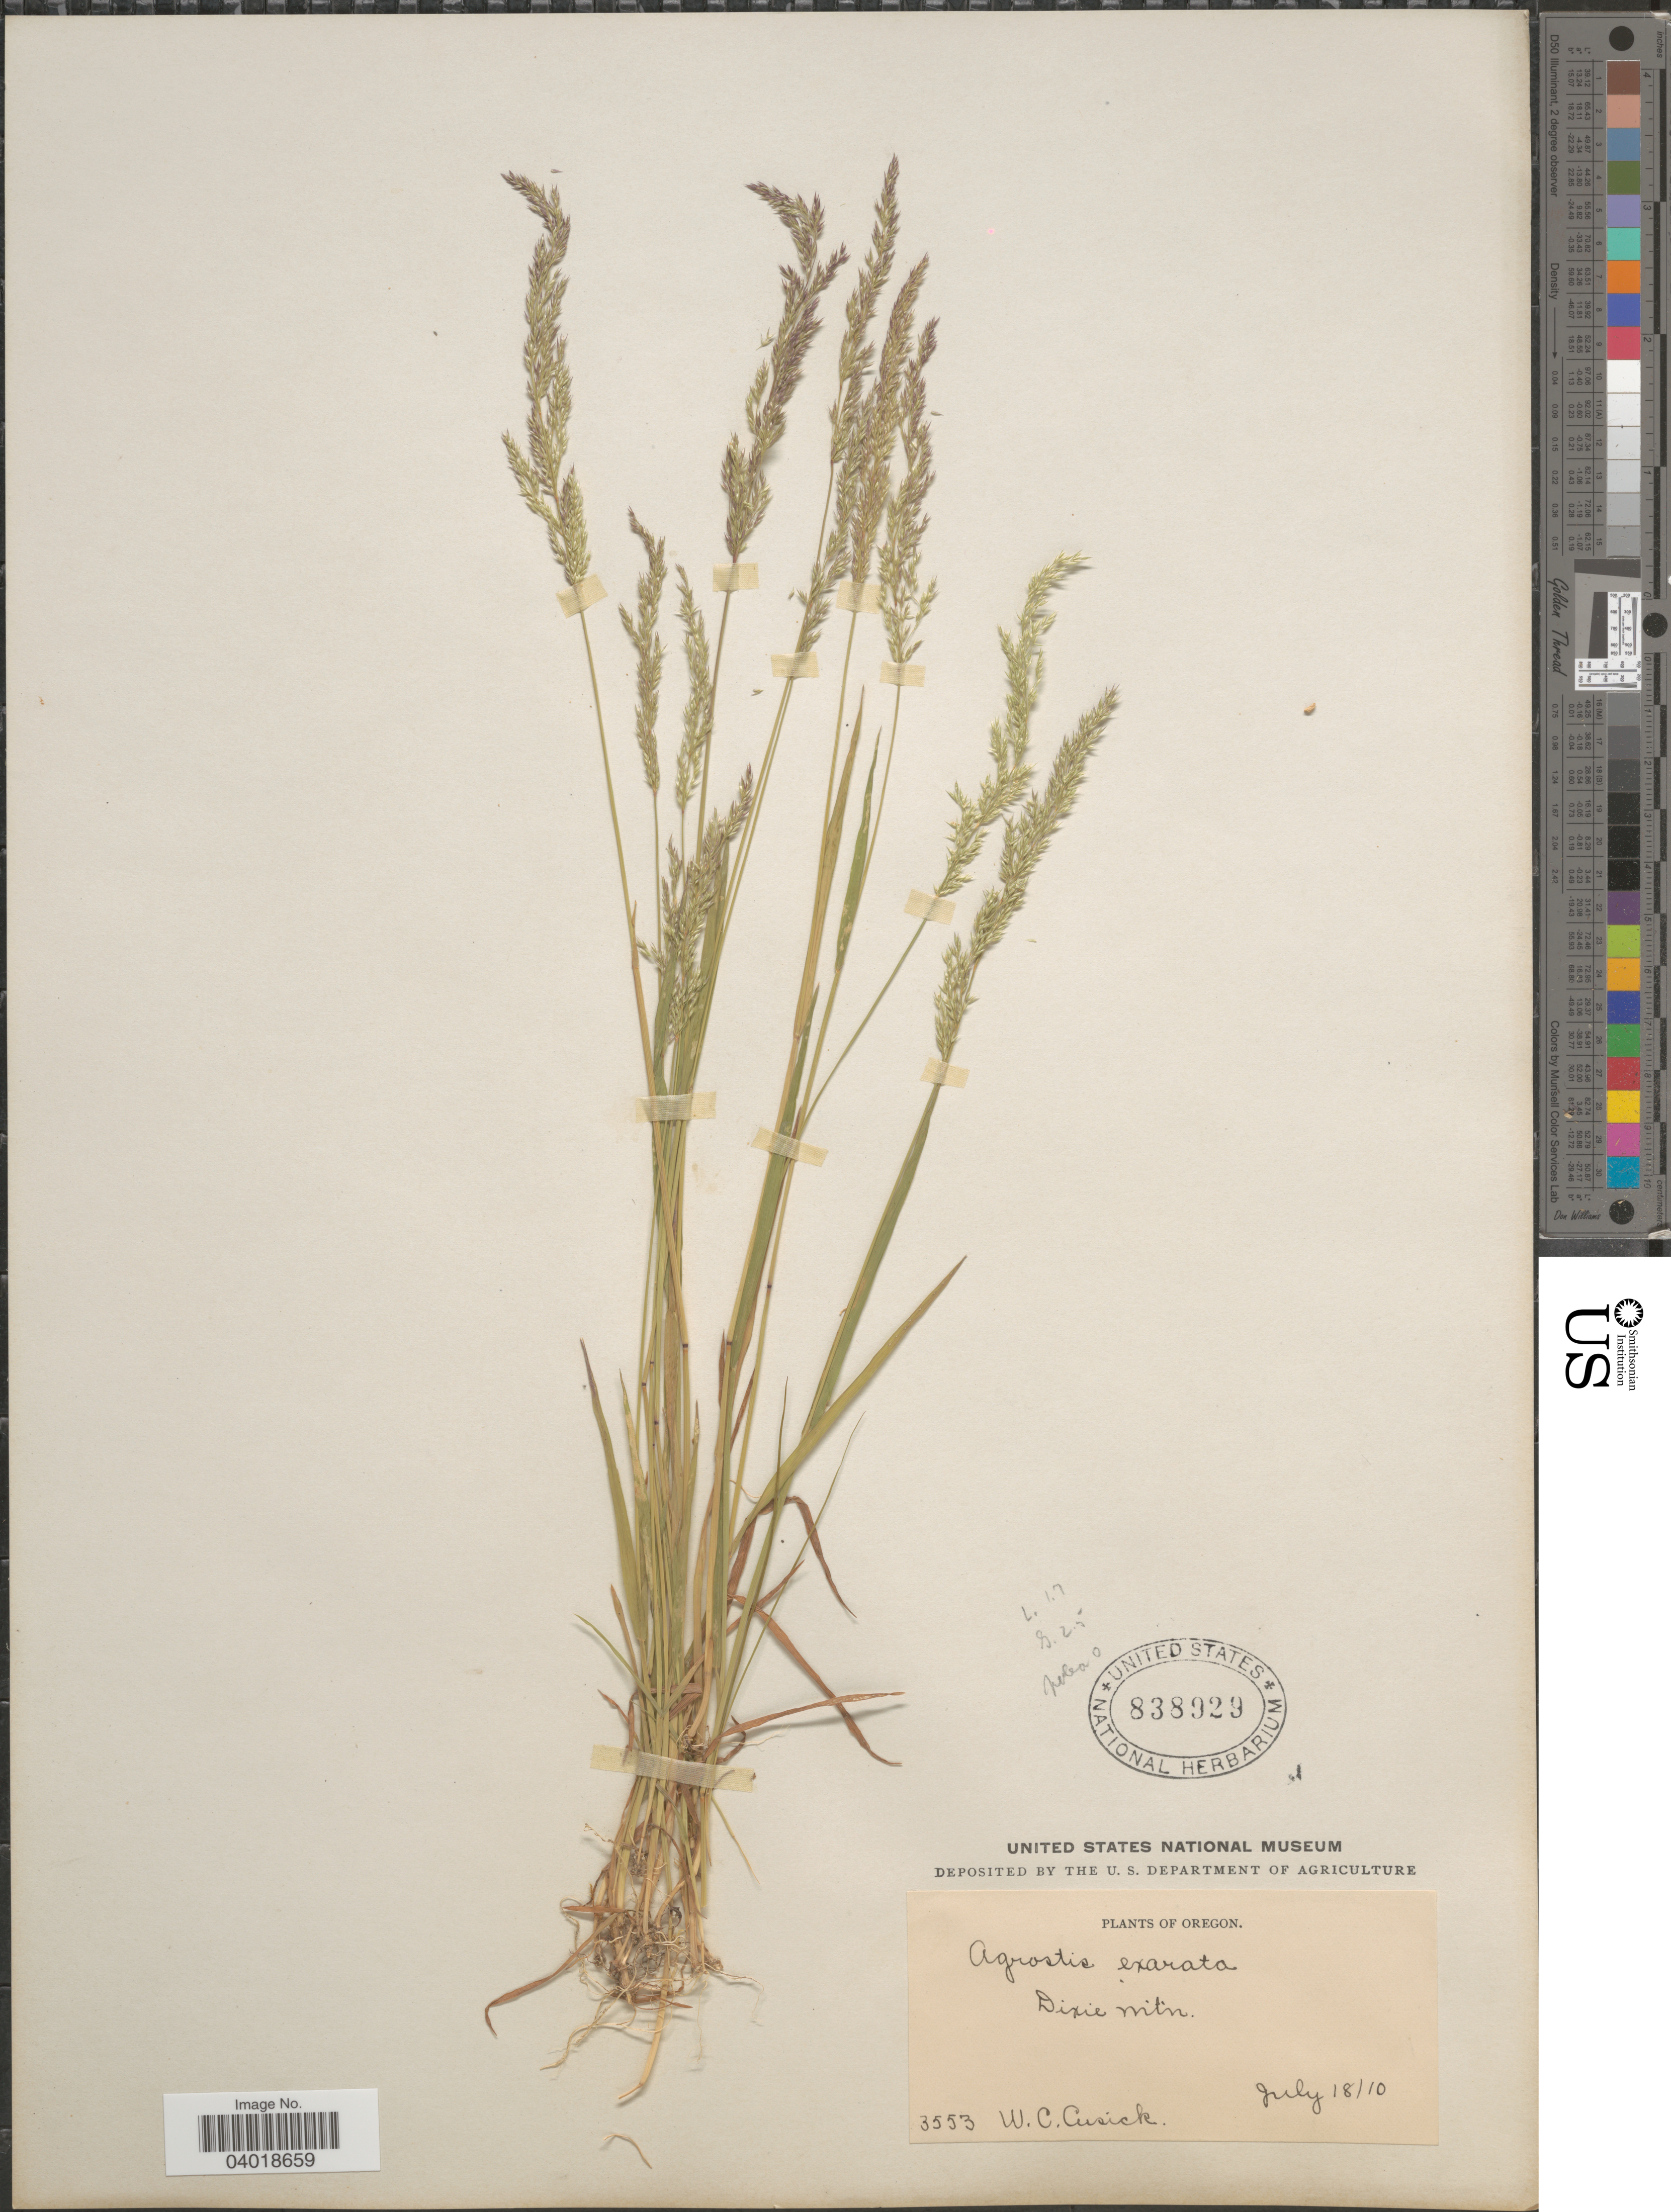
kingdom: Plantae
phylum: Tracheophyta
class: Liliopsida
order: Poales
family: Poaceae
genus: Agrostis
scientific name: Agrostis exarata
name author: Trin.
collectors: W. C. Cusick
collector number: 3553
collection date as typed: Transcribed d/m/y: 18/7/10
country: United States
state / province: Oregon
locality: Dixie Mtn.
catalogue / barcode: US 838929